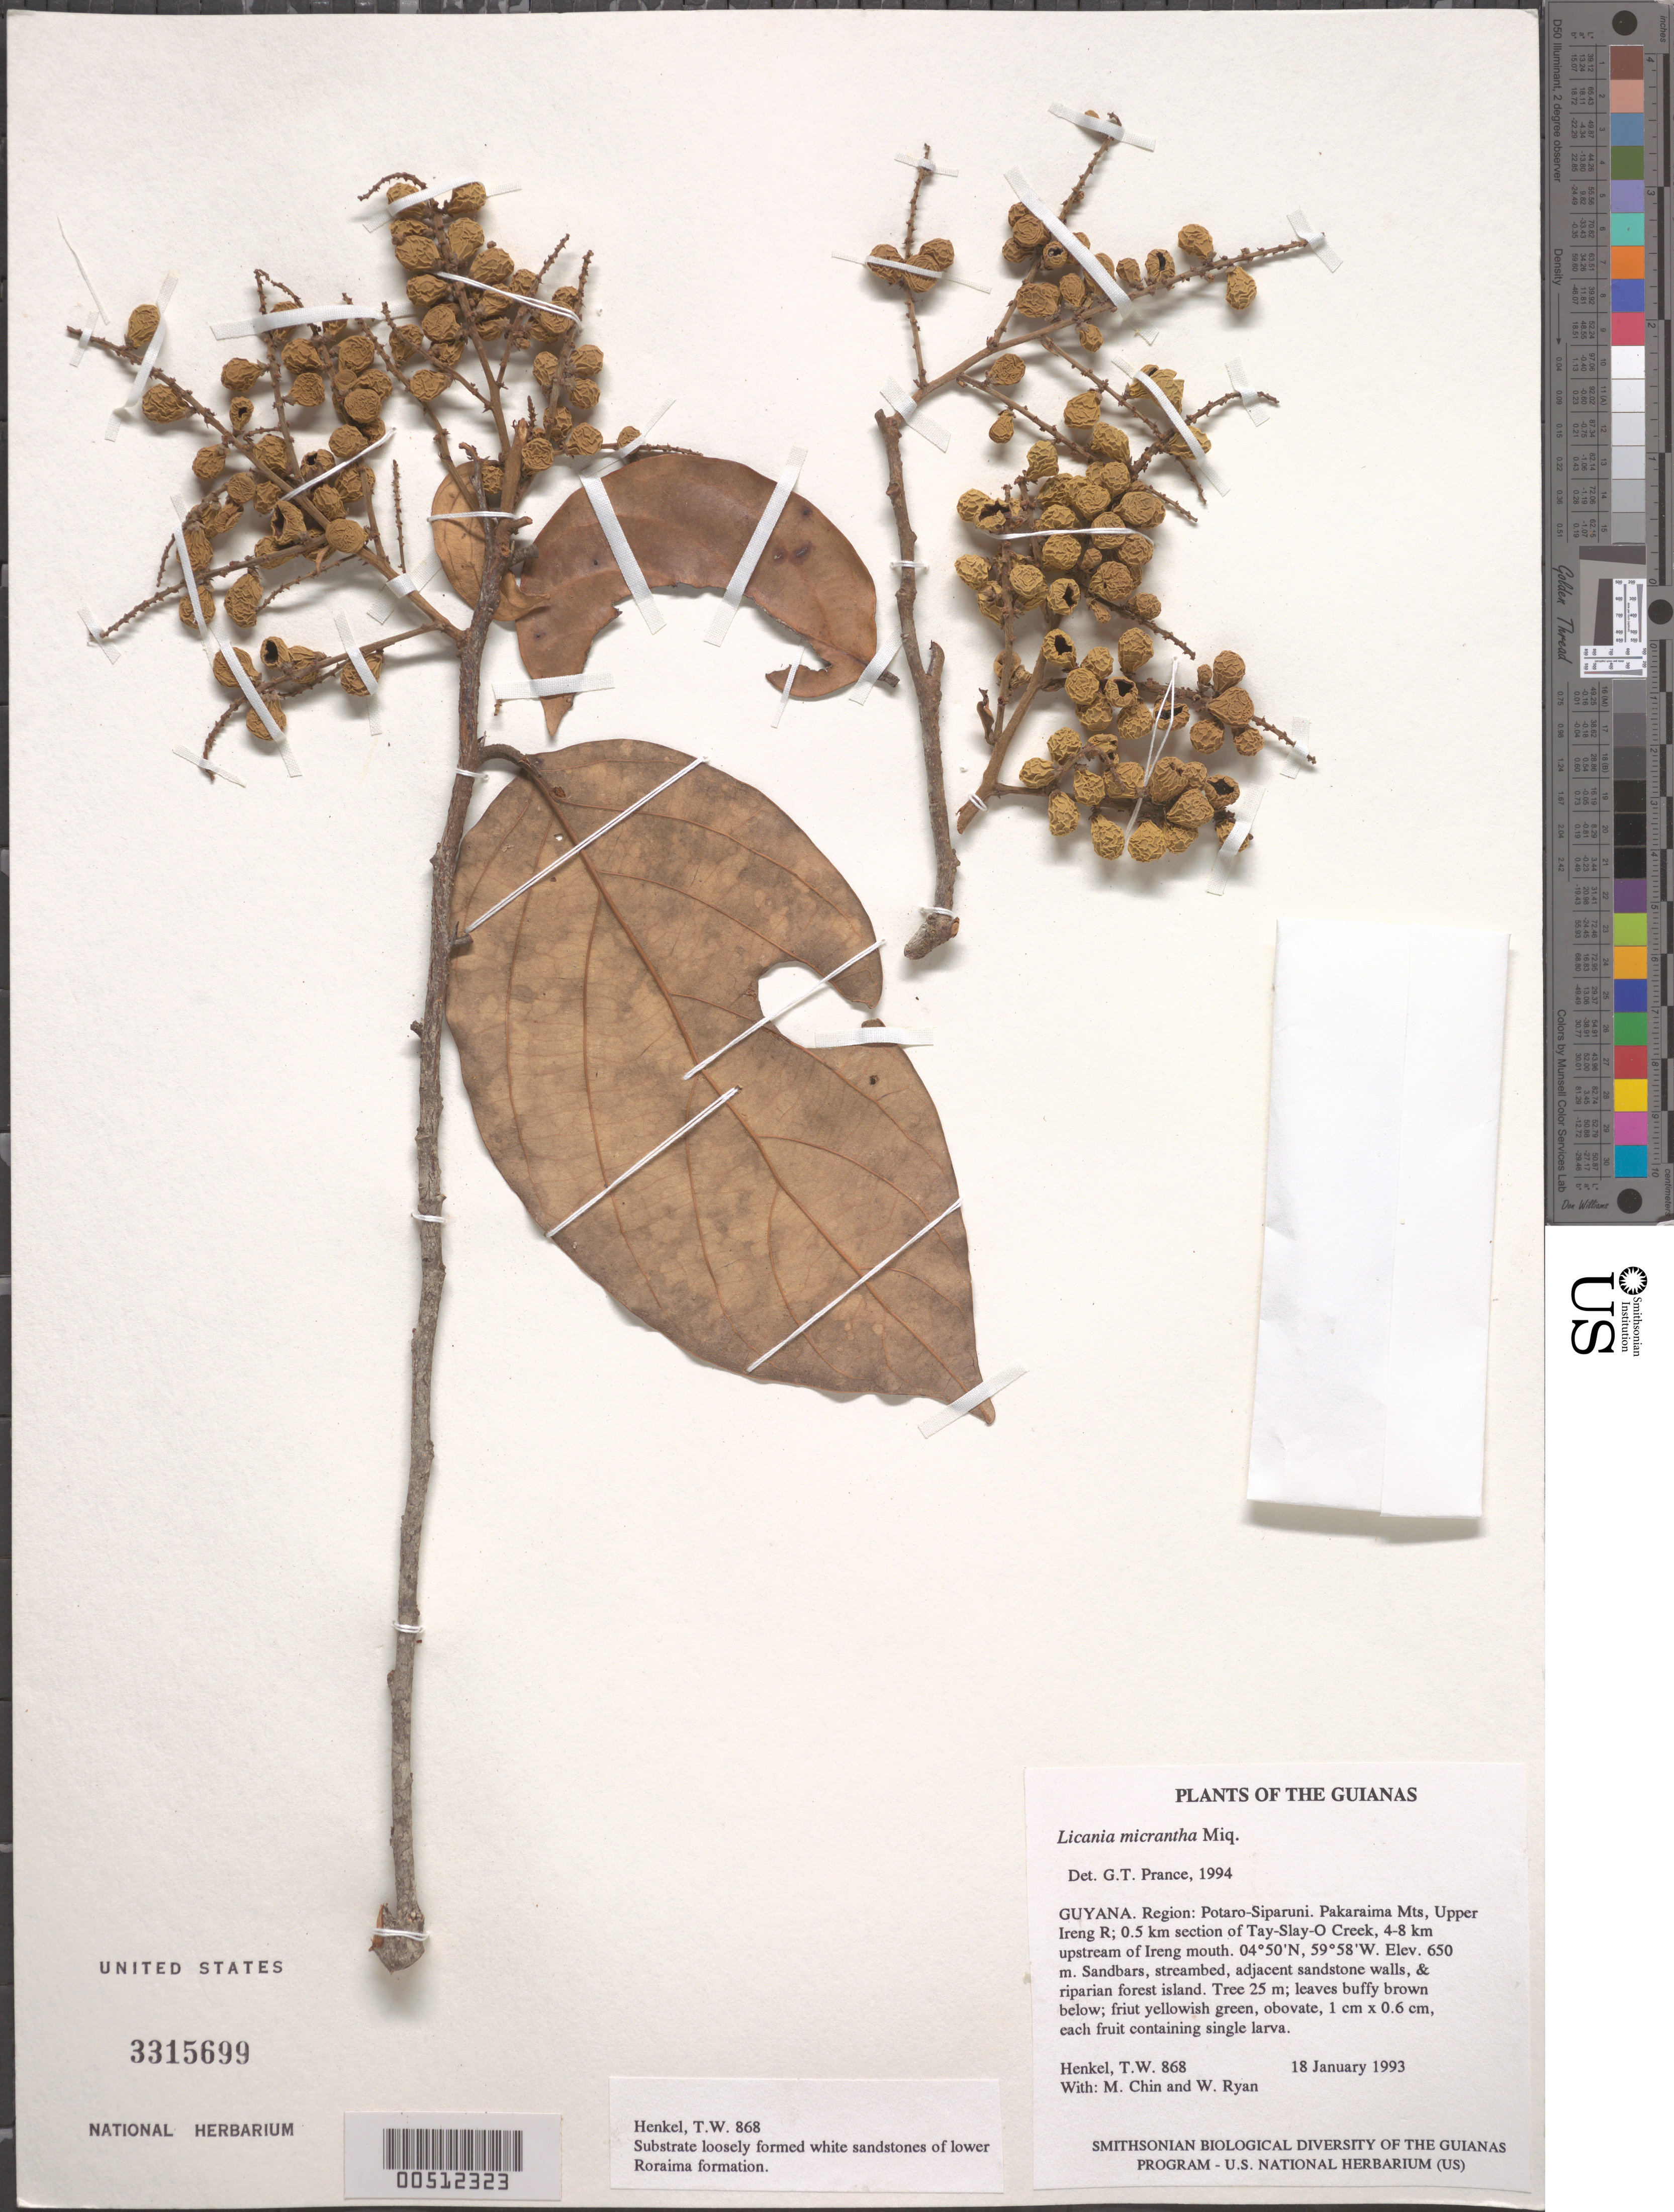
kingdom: Plantae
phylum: Tracheophyta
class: Magnoliopsida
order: Malpighiales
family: Chrysobalanaceae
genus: Licania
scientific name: Licania micrantha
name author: Miq.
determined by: Prance, G. T.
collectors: T. Henkel, M. Chin & W. Ryan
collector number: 868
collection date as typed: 18 January 1993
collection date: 1993-01-18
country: Guyana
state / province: Potaro-Siparuni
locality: Pakaraima Mts, Upper Ireng R; 0.5 km section of Tay-Slay-O Creek, 4-8 km upstream of Ireng mouth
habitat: Sandbars, streambed, adjacent sandstone walls, & riparian forest island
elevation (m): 650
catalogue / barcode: US 3315699